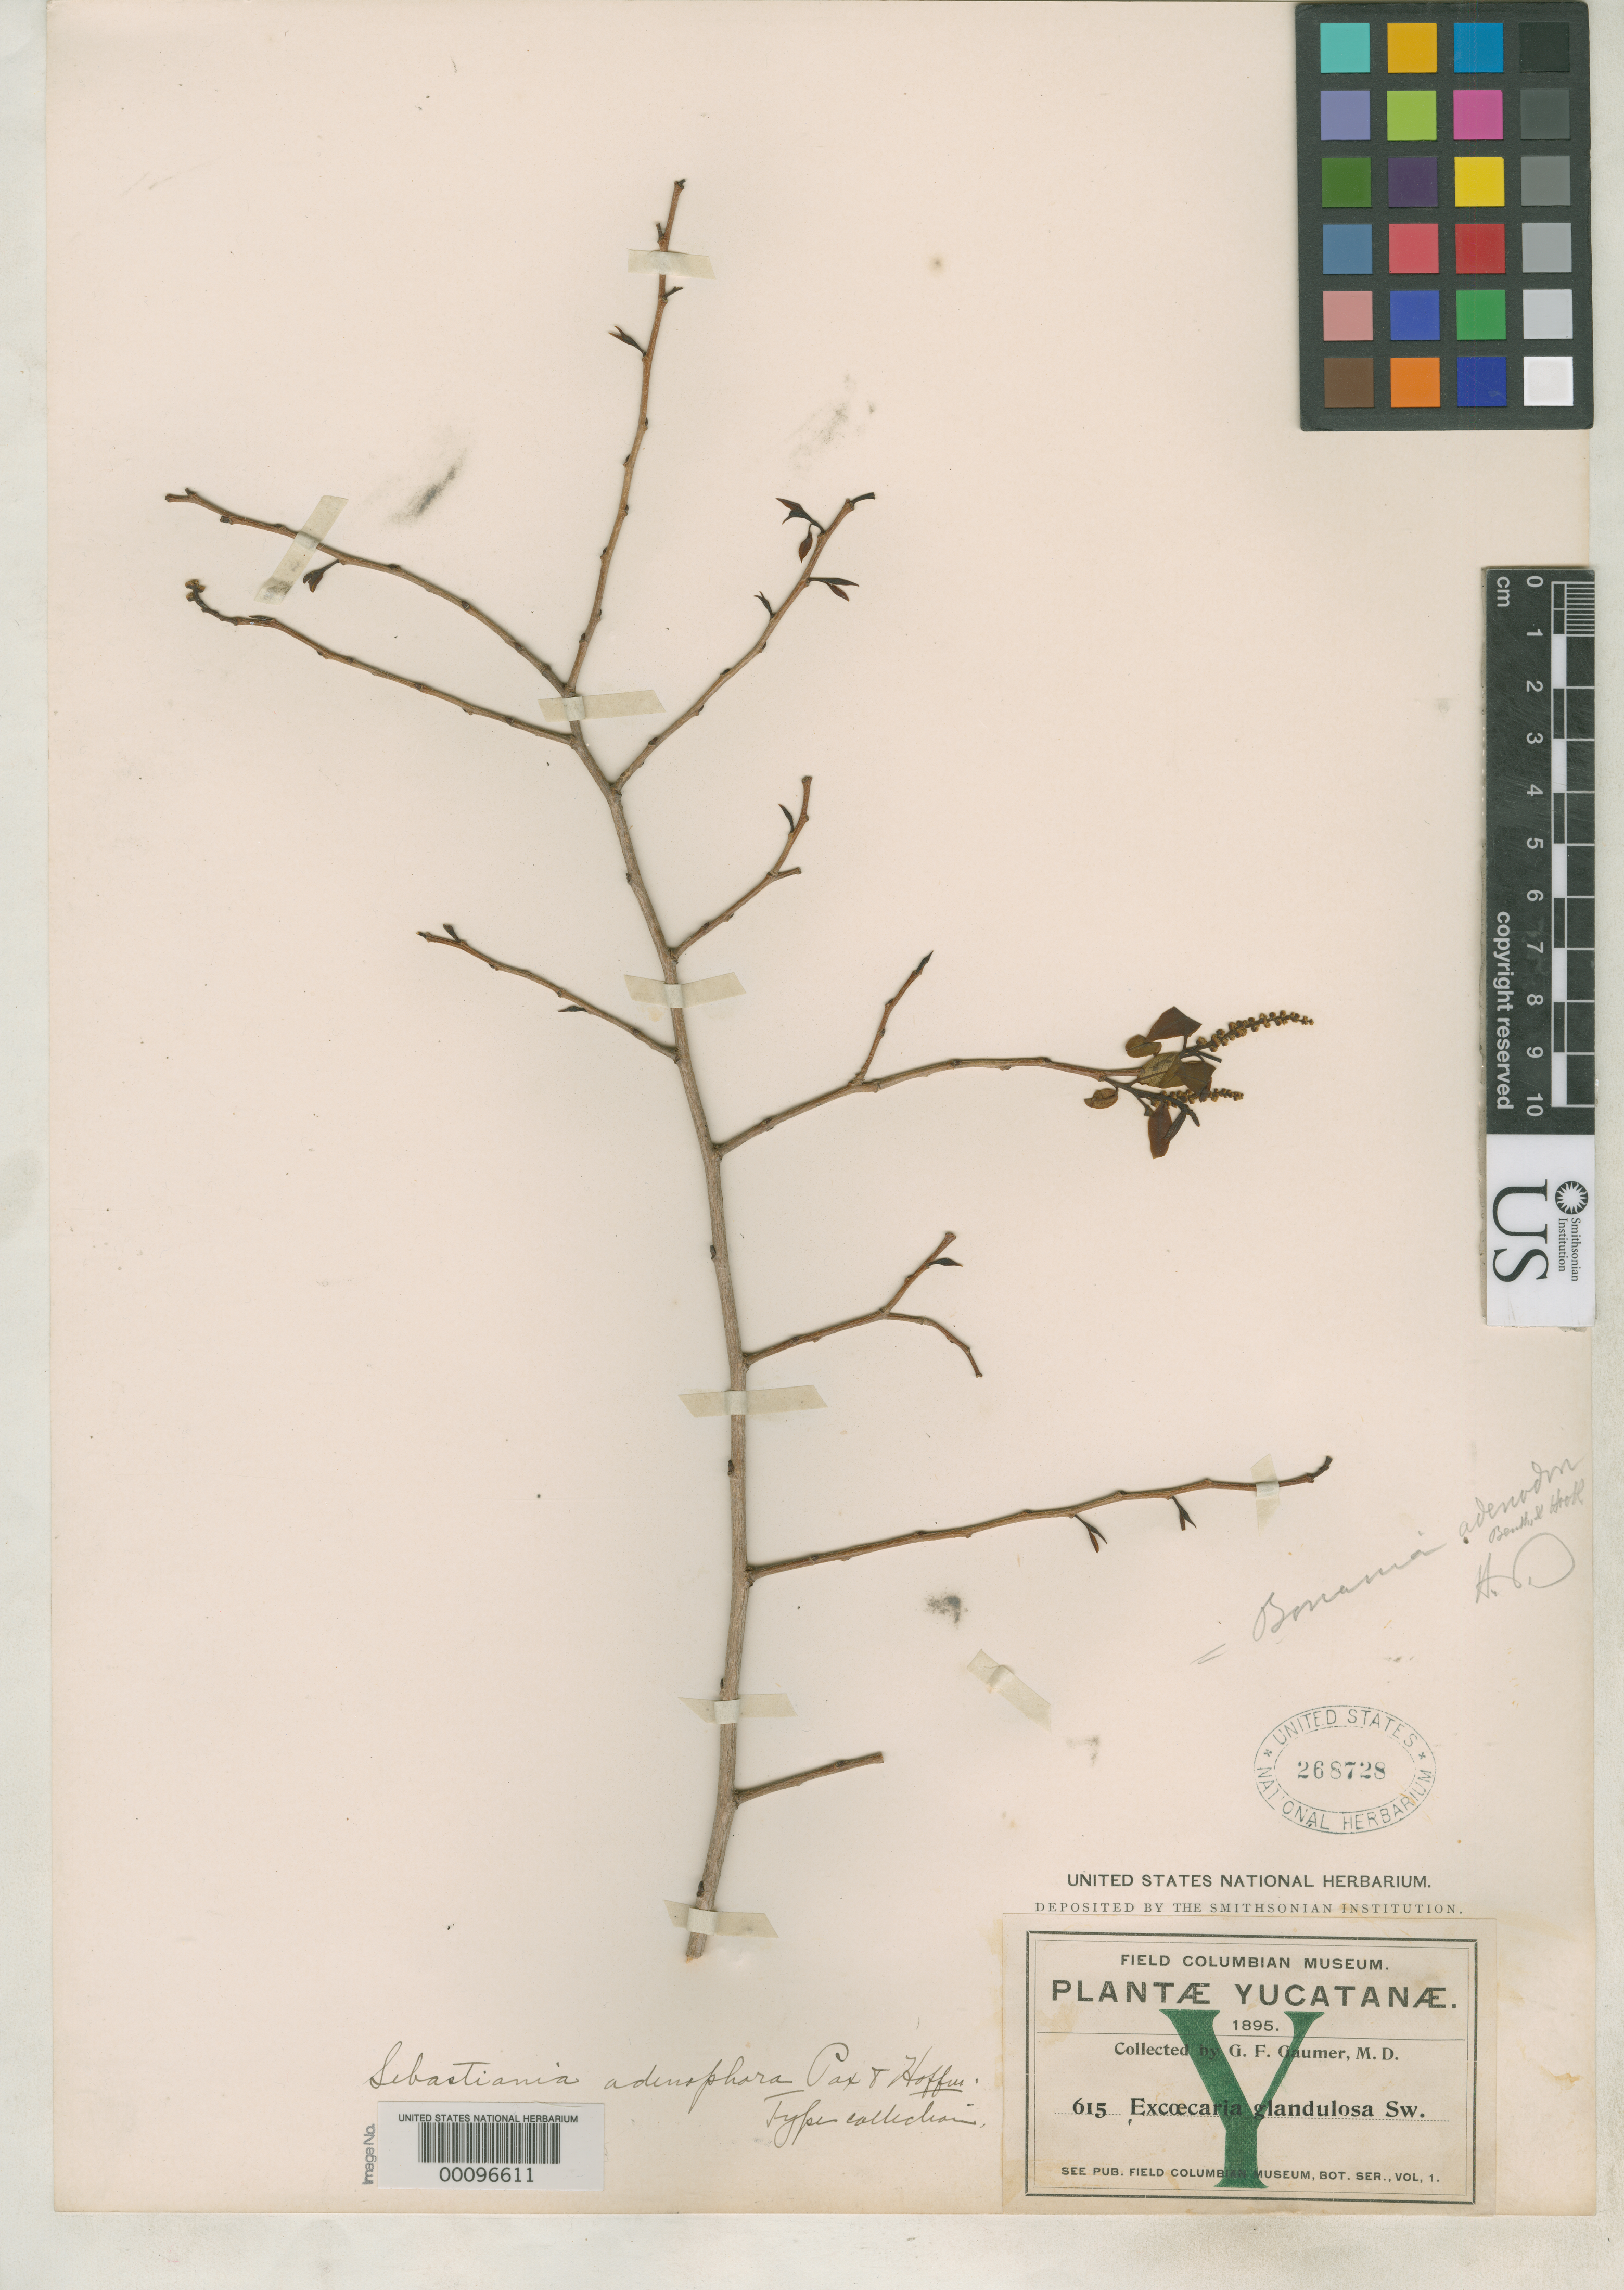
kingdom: Plantae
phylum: Tracheophyta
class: Magnoliopsida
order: Malpighiales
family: Euphorbiaceae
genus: Sebastiania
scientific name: Sebastiania adenophora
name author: Pax & K. Hoffm. in Engl.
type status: Isotype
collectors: G. F. Gaumer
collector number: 615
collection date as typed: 1895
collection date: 1895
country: Mexico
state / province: Yucatán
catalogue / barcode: US 268728